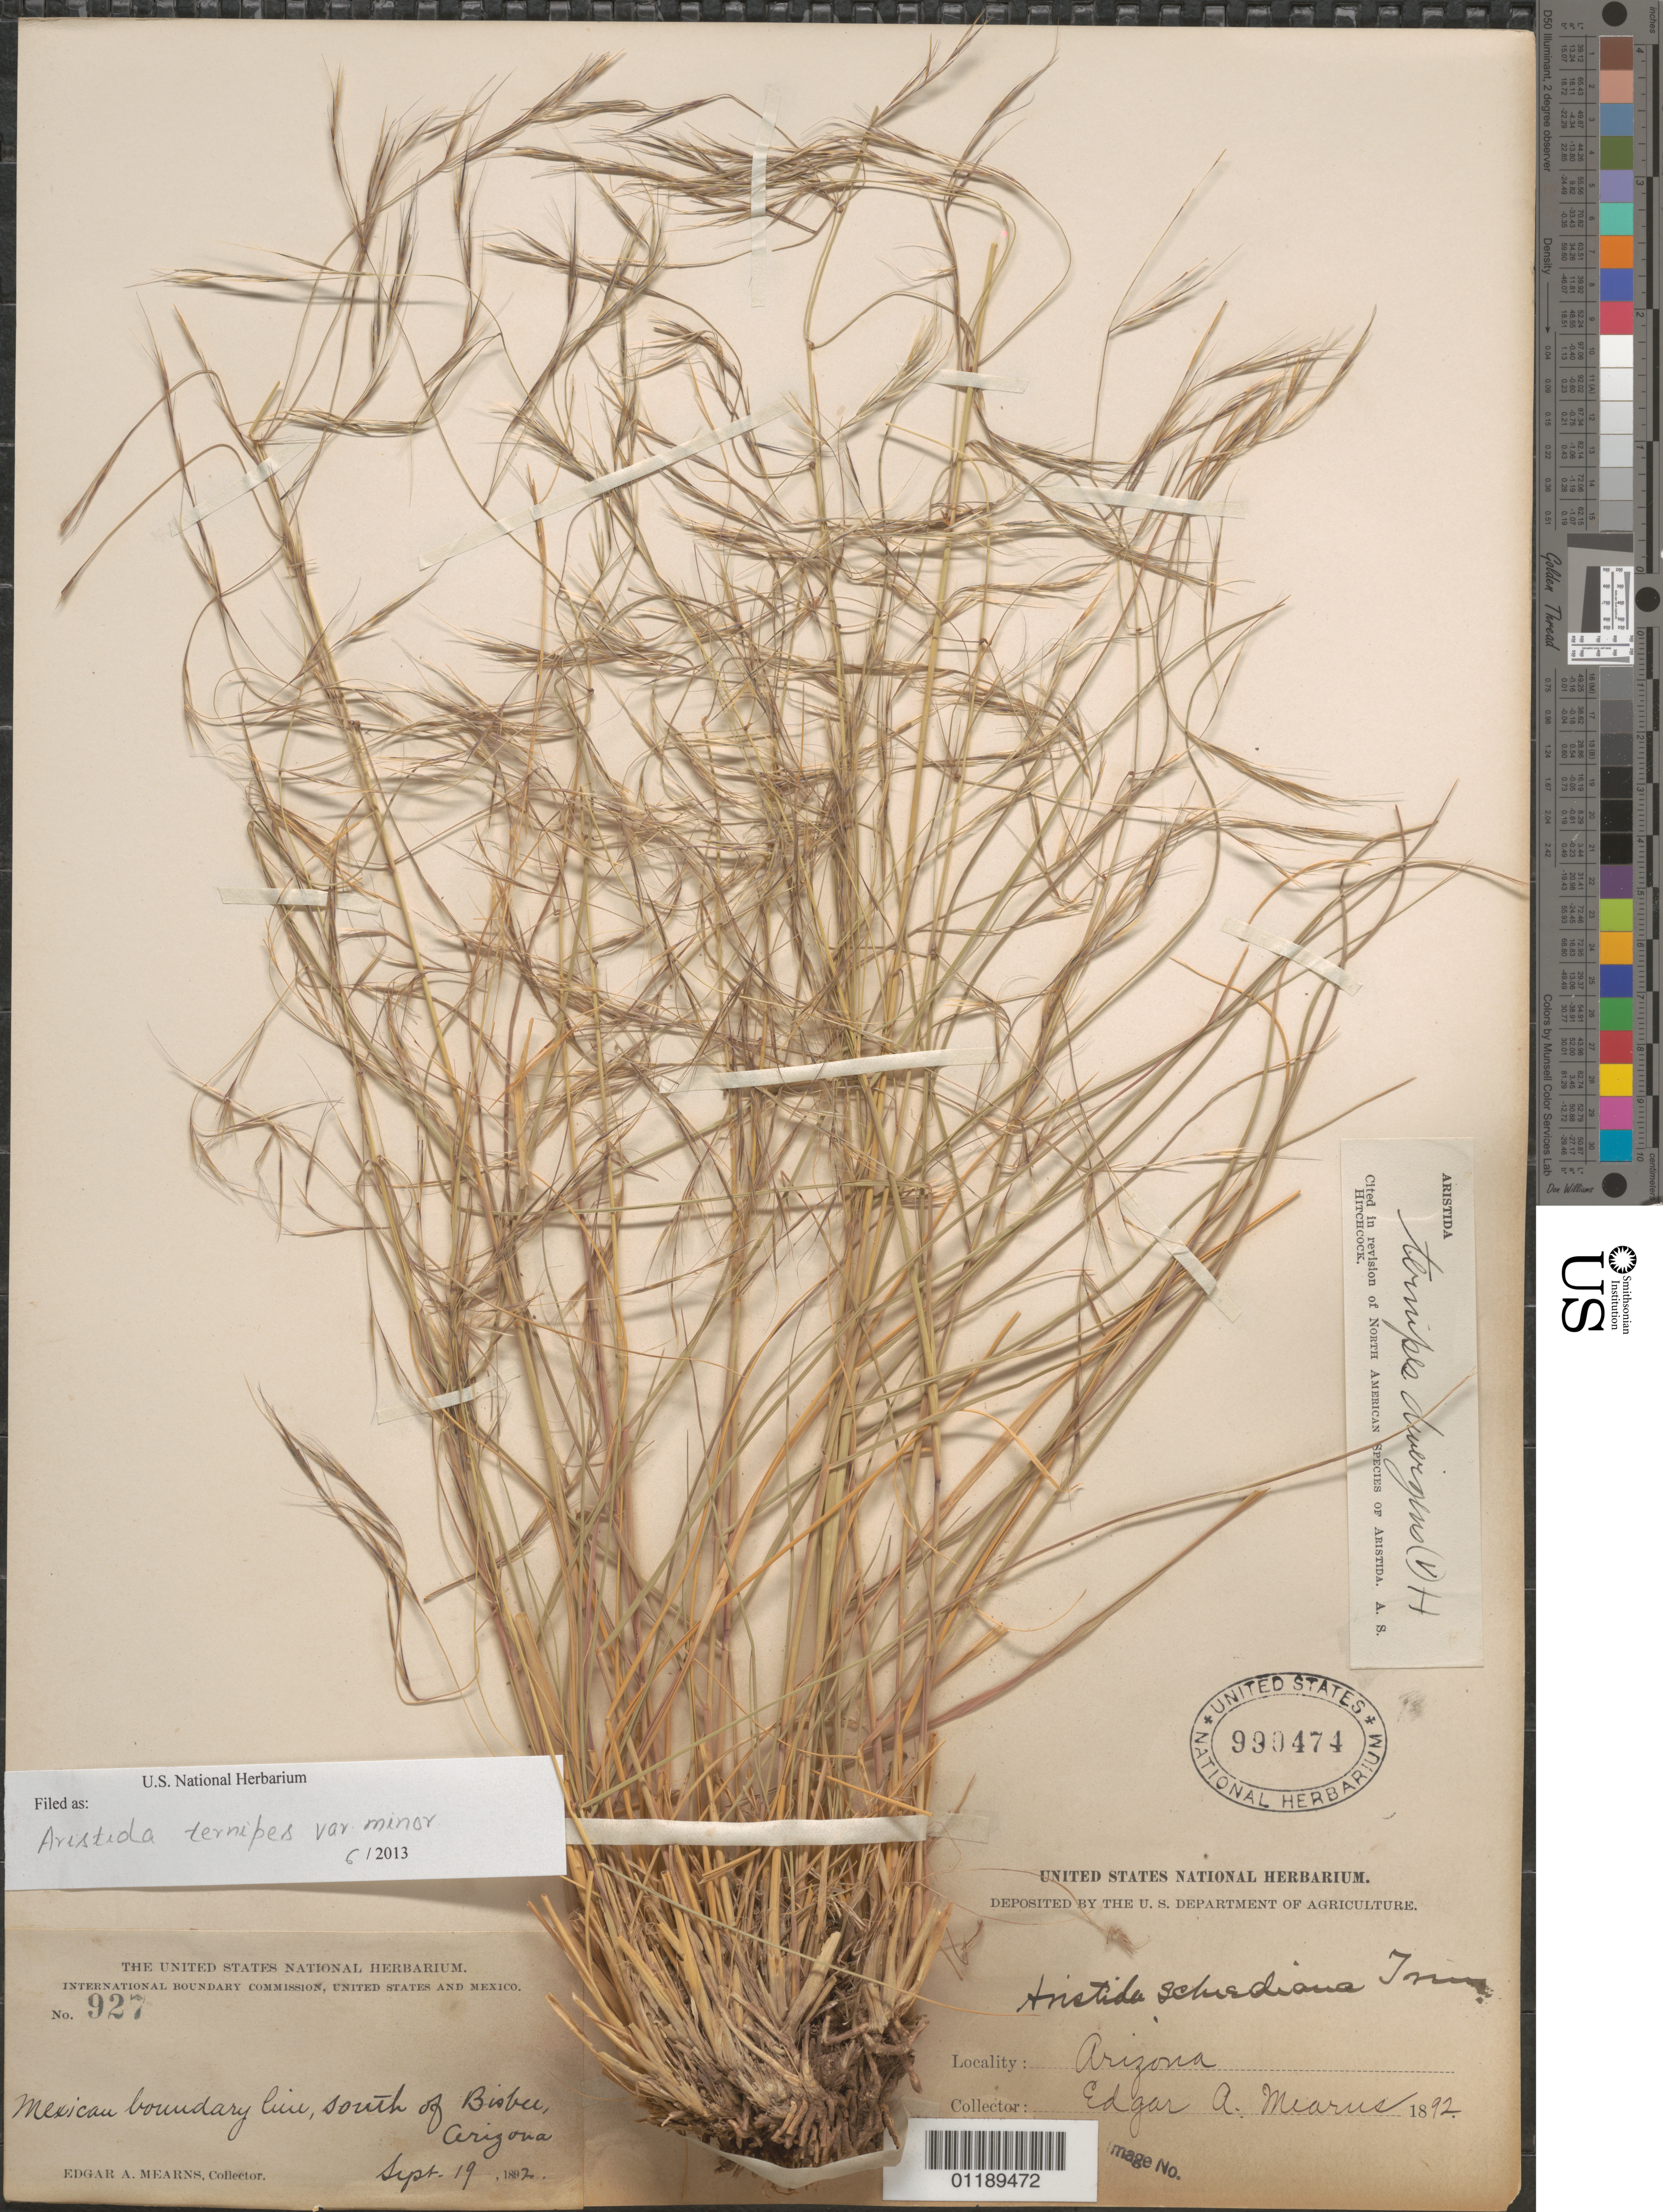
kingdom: Plantae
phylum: Tracheophyta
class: Liliopsida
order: Poales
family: Poaceae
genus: Aristida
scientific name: Aristida ternipes var. minor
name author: Cav.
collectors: E. A. Mearns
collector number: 927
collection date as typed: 19 Sep 1892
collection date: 1892-09-19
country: United States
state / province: Arizona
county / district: Cochise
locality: Mexican Boundary Line, S of Bisbee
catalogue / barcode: US 990474